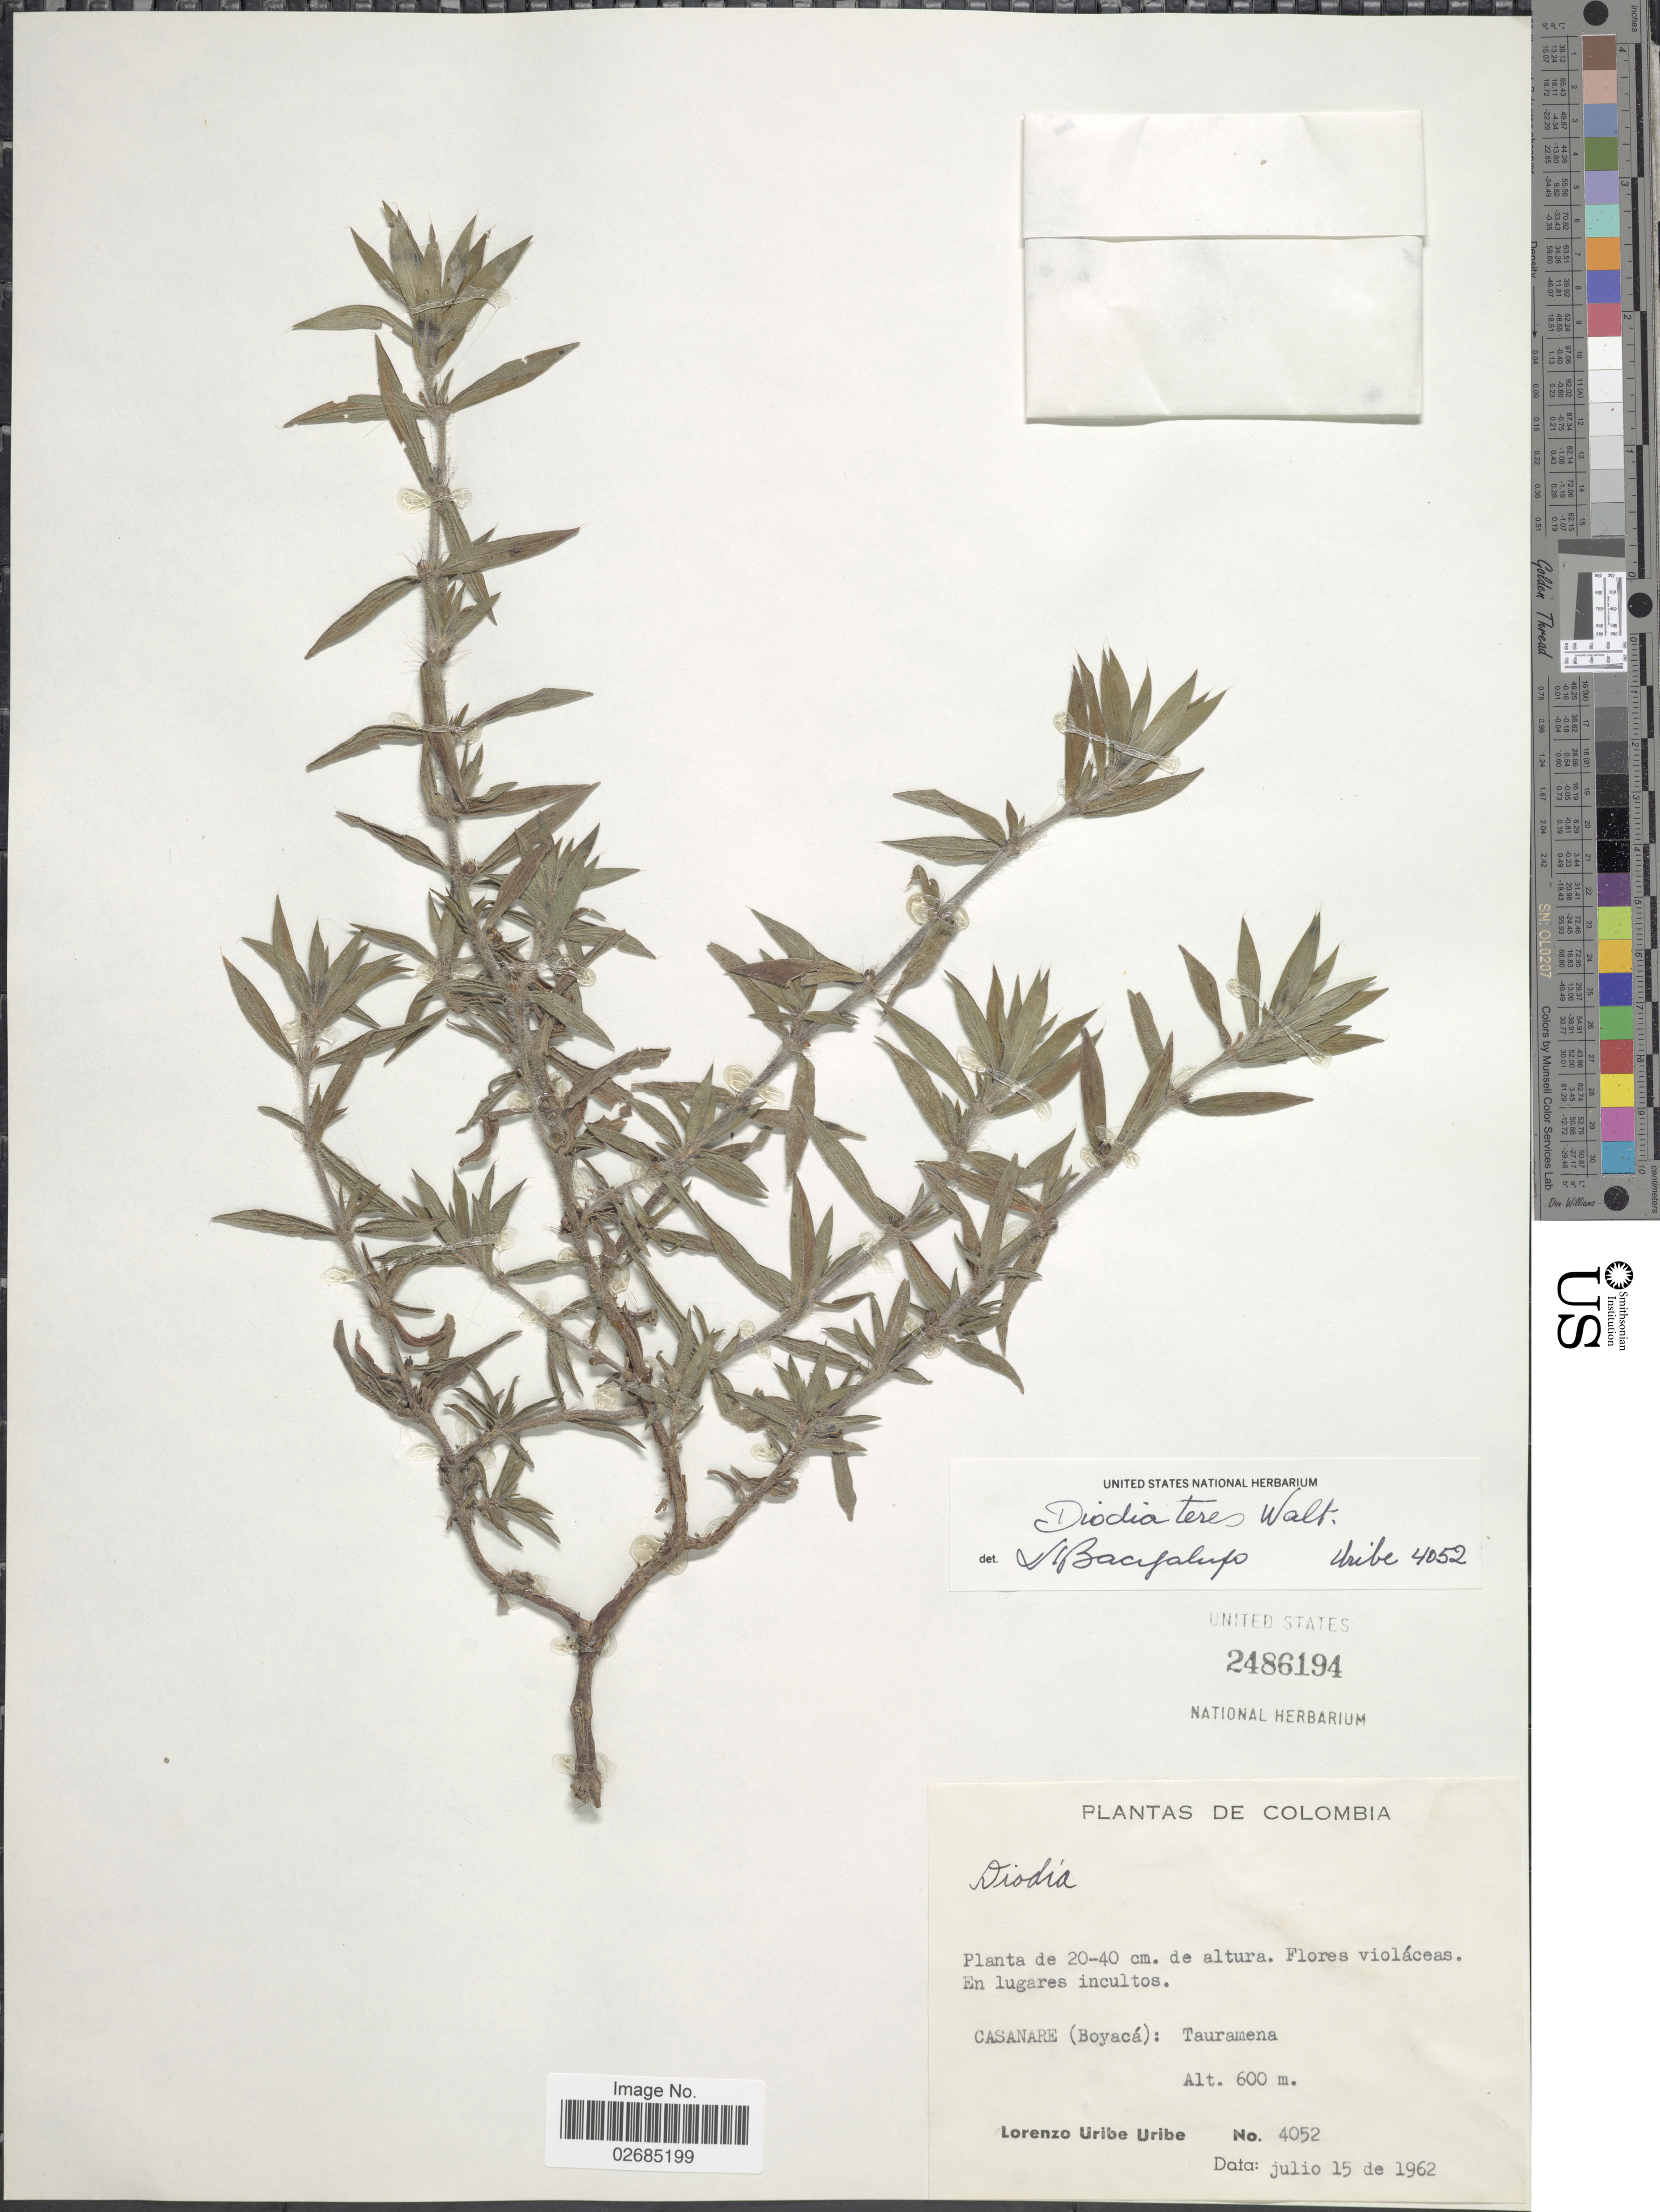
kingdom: Plantae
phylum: Tracheophyta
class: Magnoliopsida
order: Gentianales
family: Rubiaceae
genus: Diodia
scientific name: Diodia teres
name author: Walter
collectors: L. Uribe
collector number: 4052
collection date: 1962-07-15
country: Colombia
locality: Casanare (Boyacá): Tauramena.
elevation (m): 600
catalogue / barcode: US 2486194